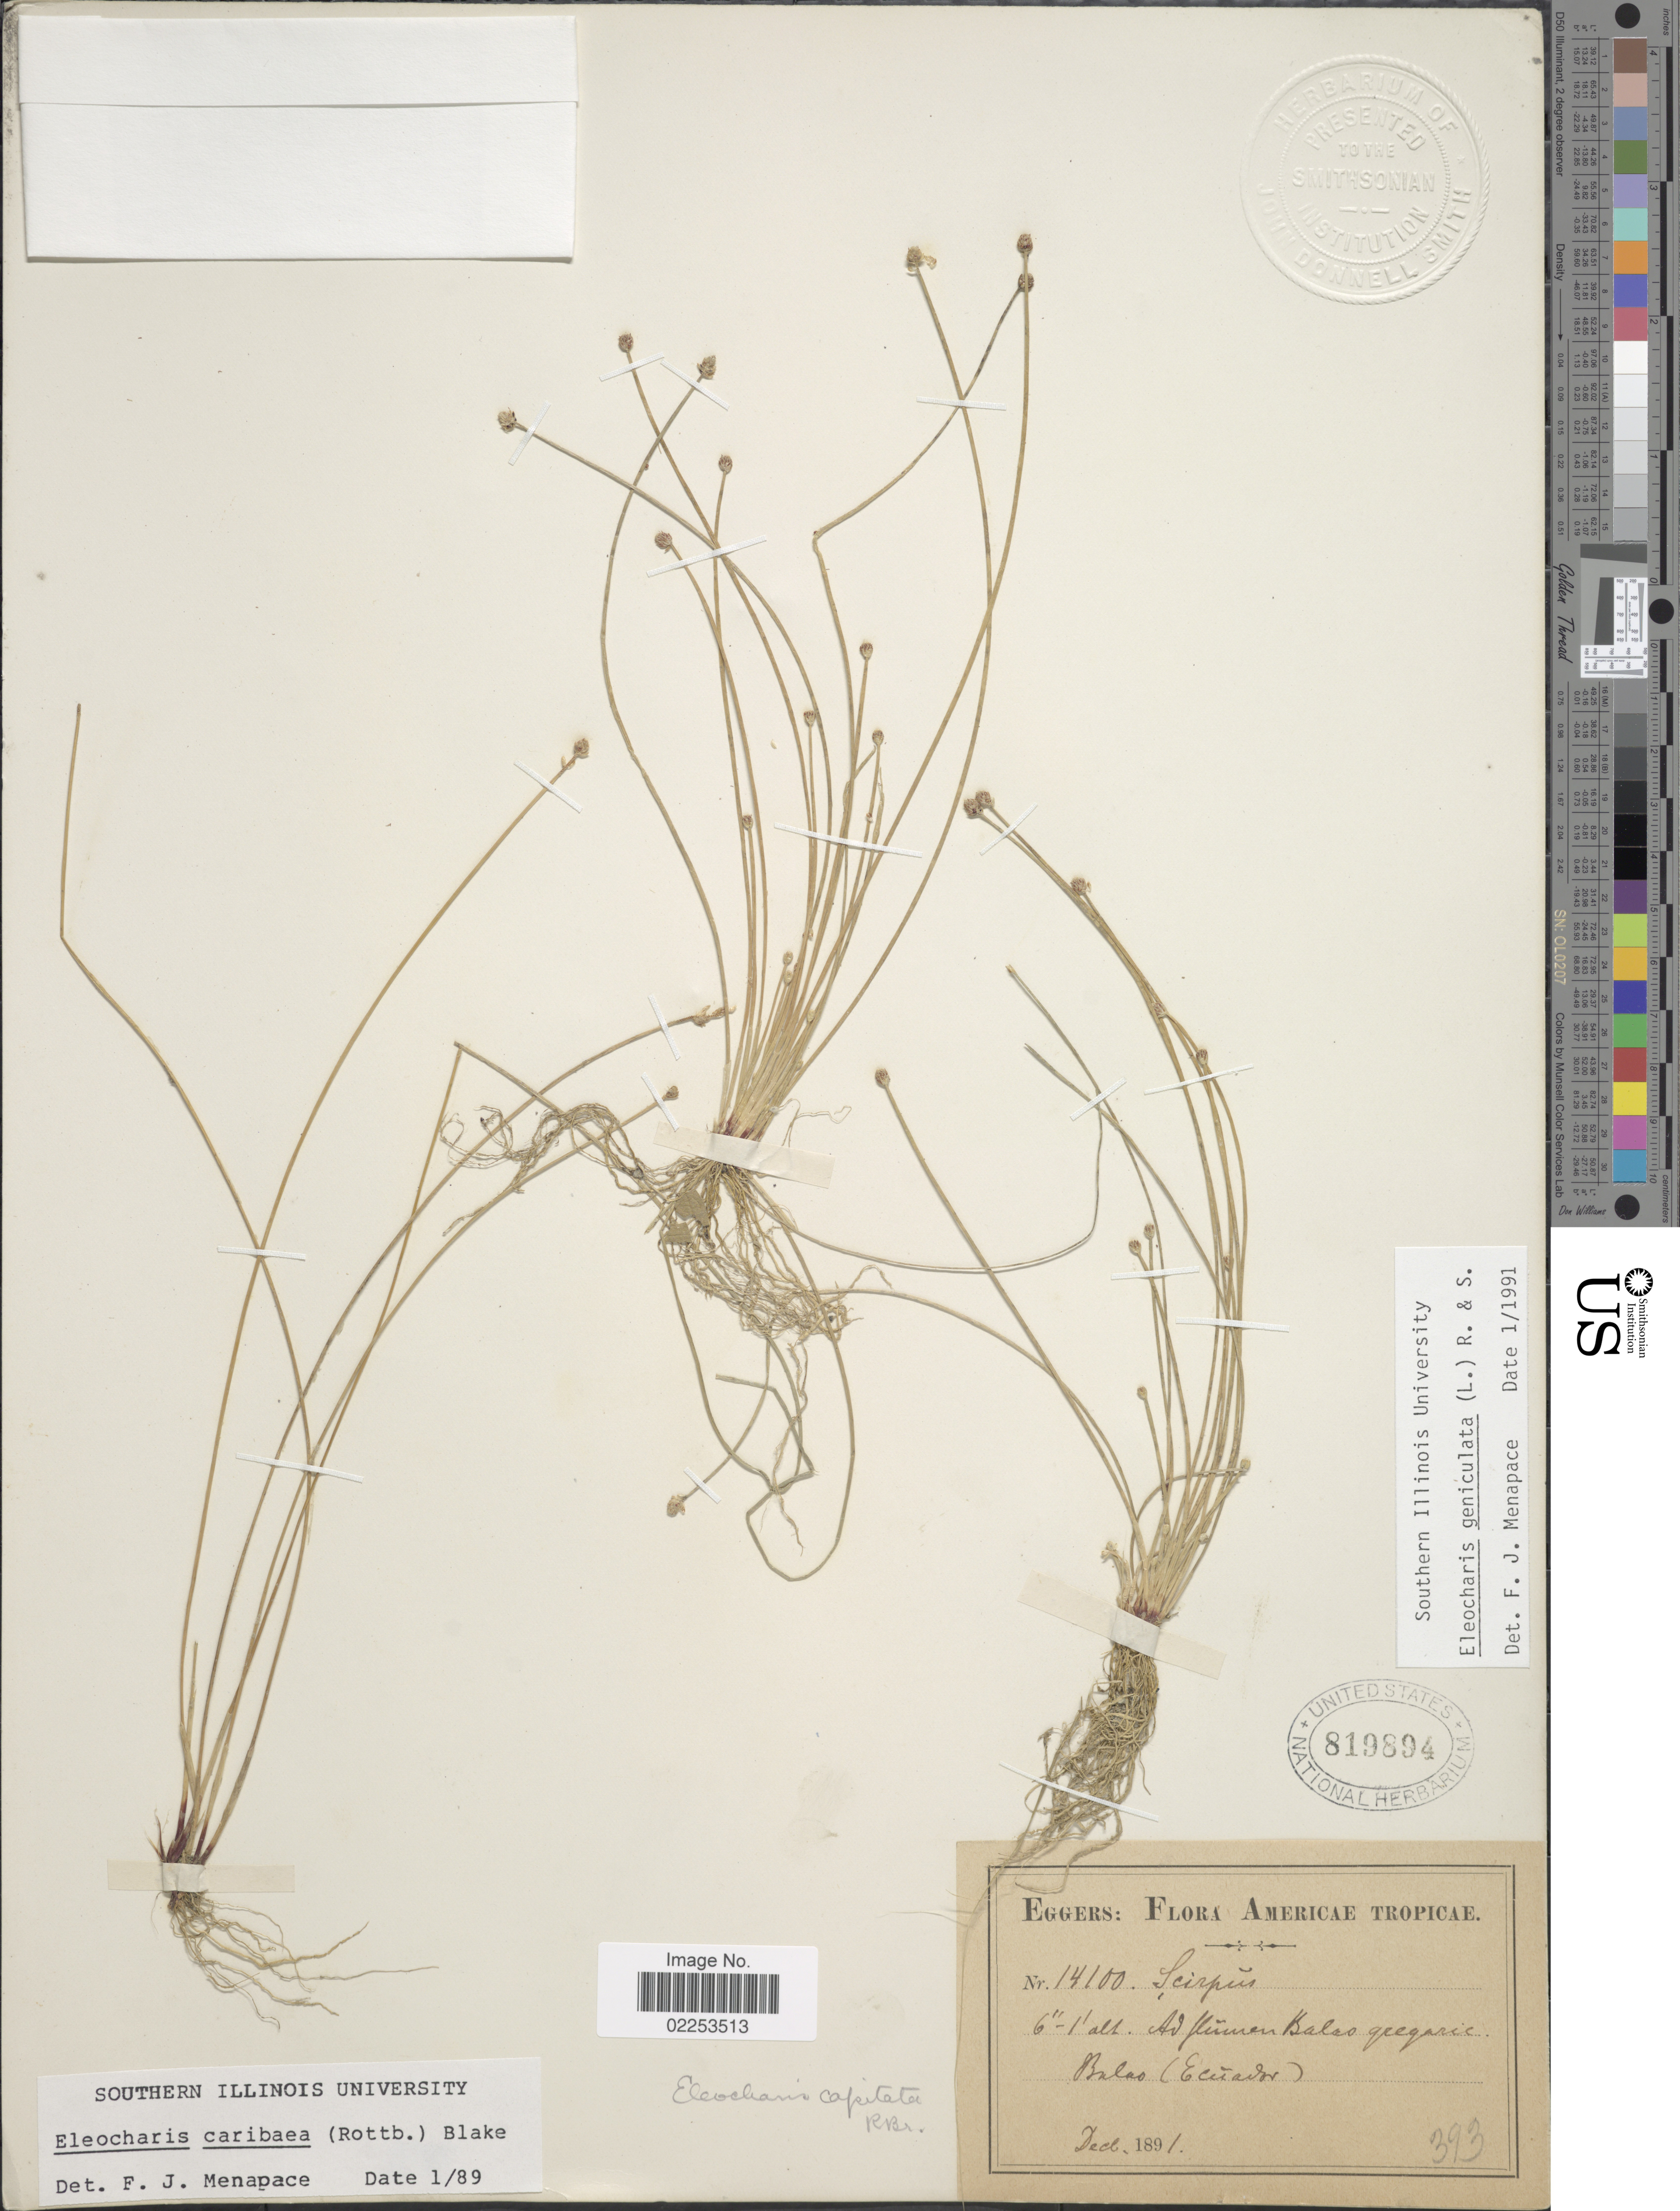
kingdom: Plantae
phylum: Tracheophyta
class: Liliopsida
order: Poales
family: Cyperaceae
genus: Eleocharis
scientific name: Eleocharis geniculata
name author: (L.) Roem. & Schult.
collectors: -. Eggers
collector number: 14100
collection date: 1891-12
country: Ecuador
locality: Americae Tropicae. Ad flümen Balas qregaric gregarie (Ecuador).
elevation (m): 0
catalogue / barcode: US 819894